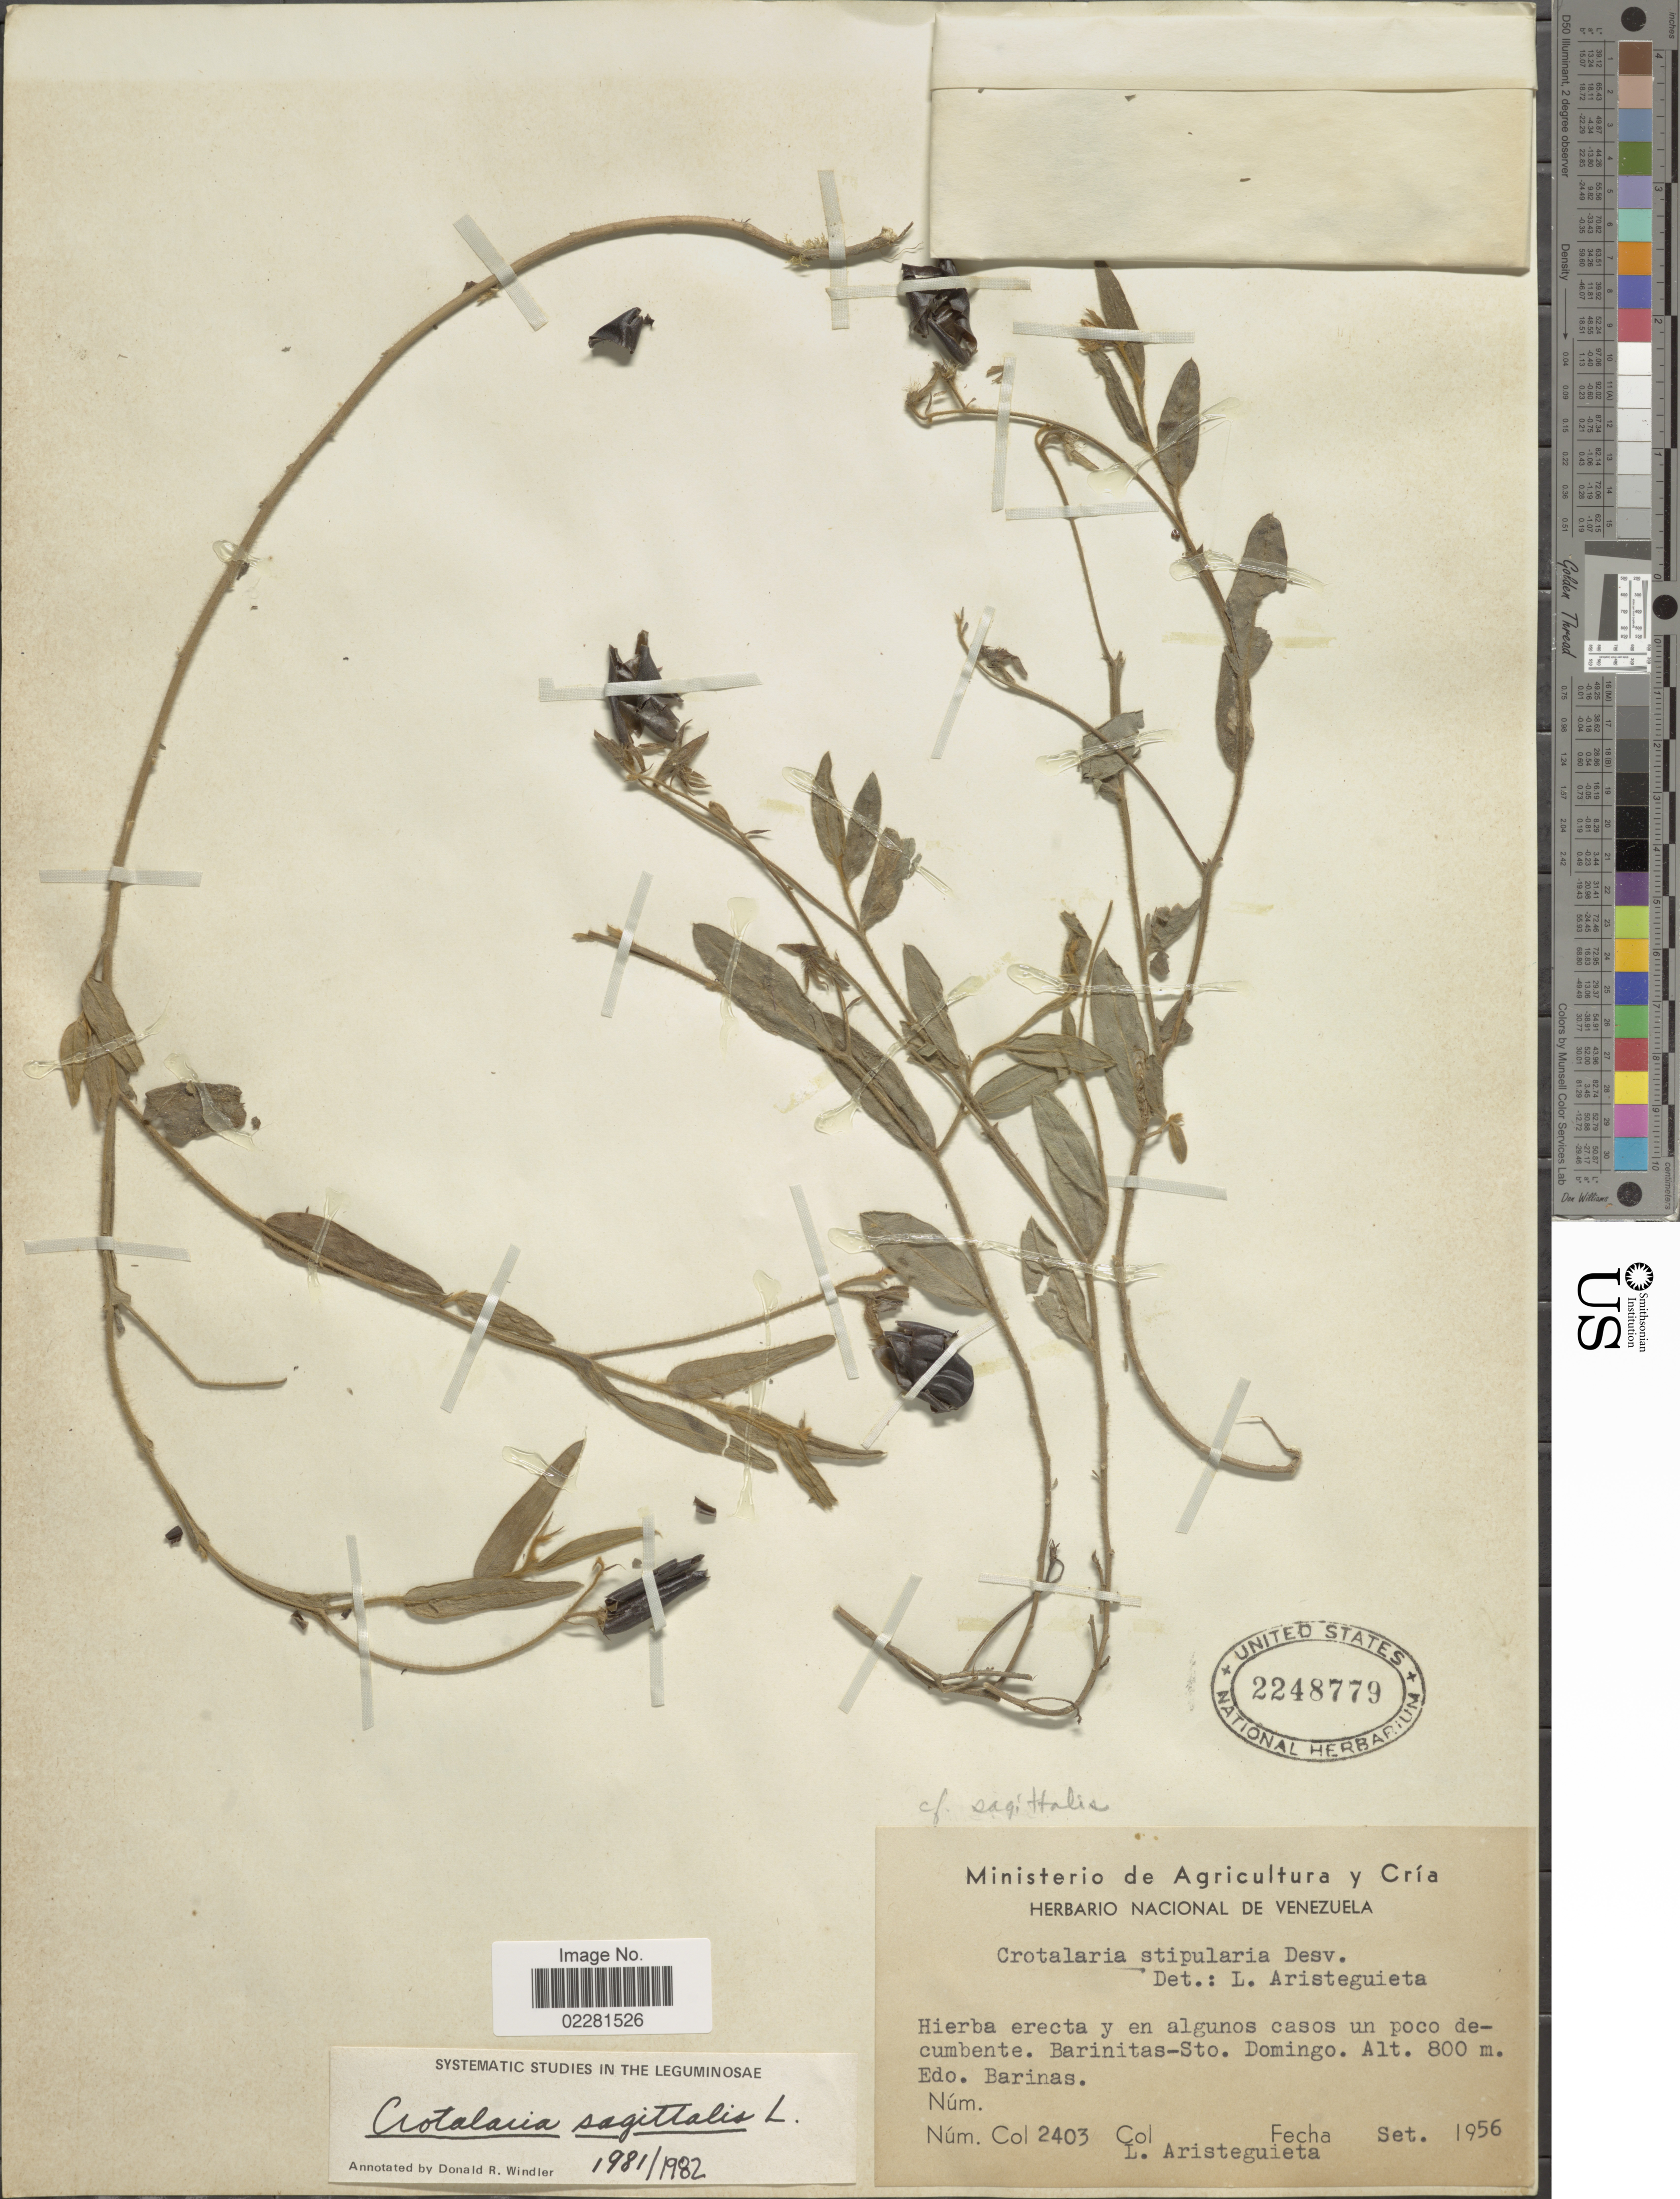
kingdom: Plantae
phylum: Tracheophyta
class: Magnoliopsida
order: Fabales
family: Fabaceae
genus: Crotalaria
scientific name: Crotalaria sagittalis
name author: L.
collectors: L. Aristeguieta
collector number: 2403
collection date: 1956-09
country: Venezuela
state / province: Barinas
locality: Barinitas-Sto. Domingo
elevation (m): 800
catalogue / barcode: US 2248779